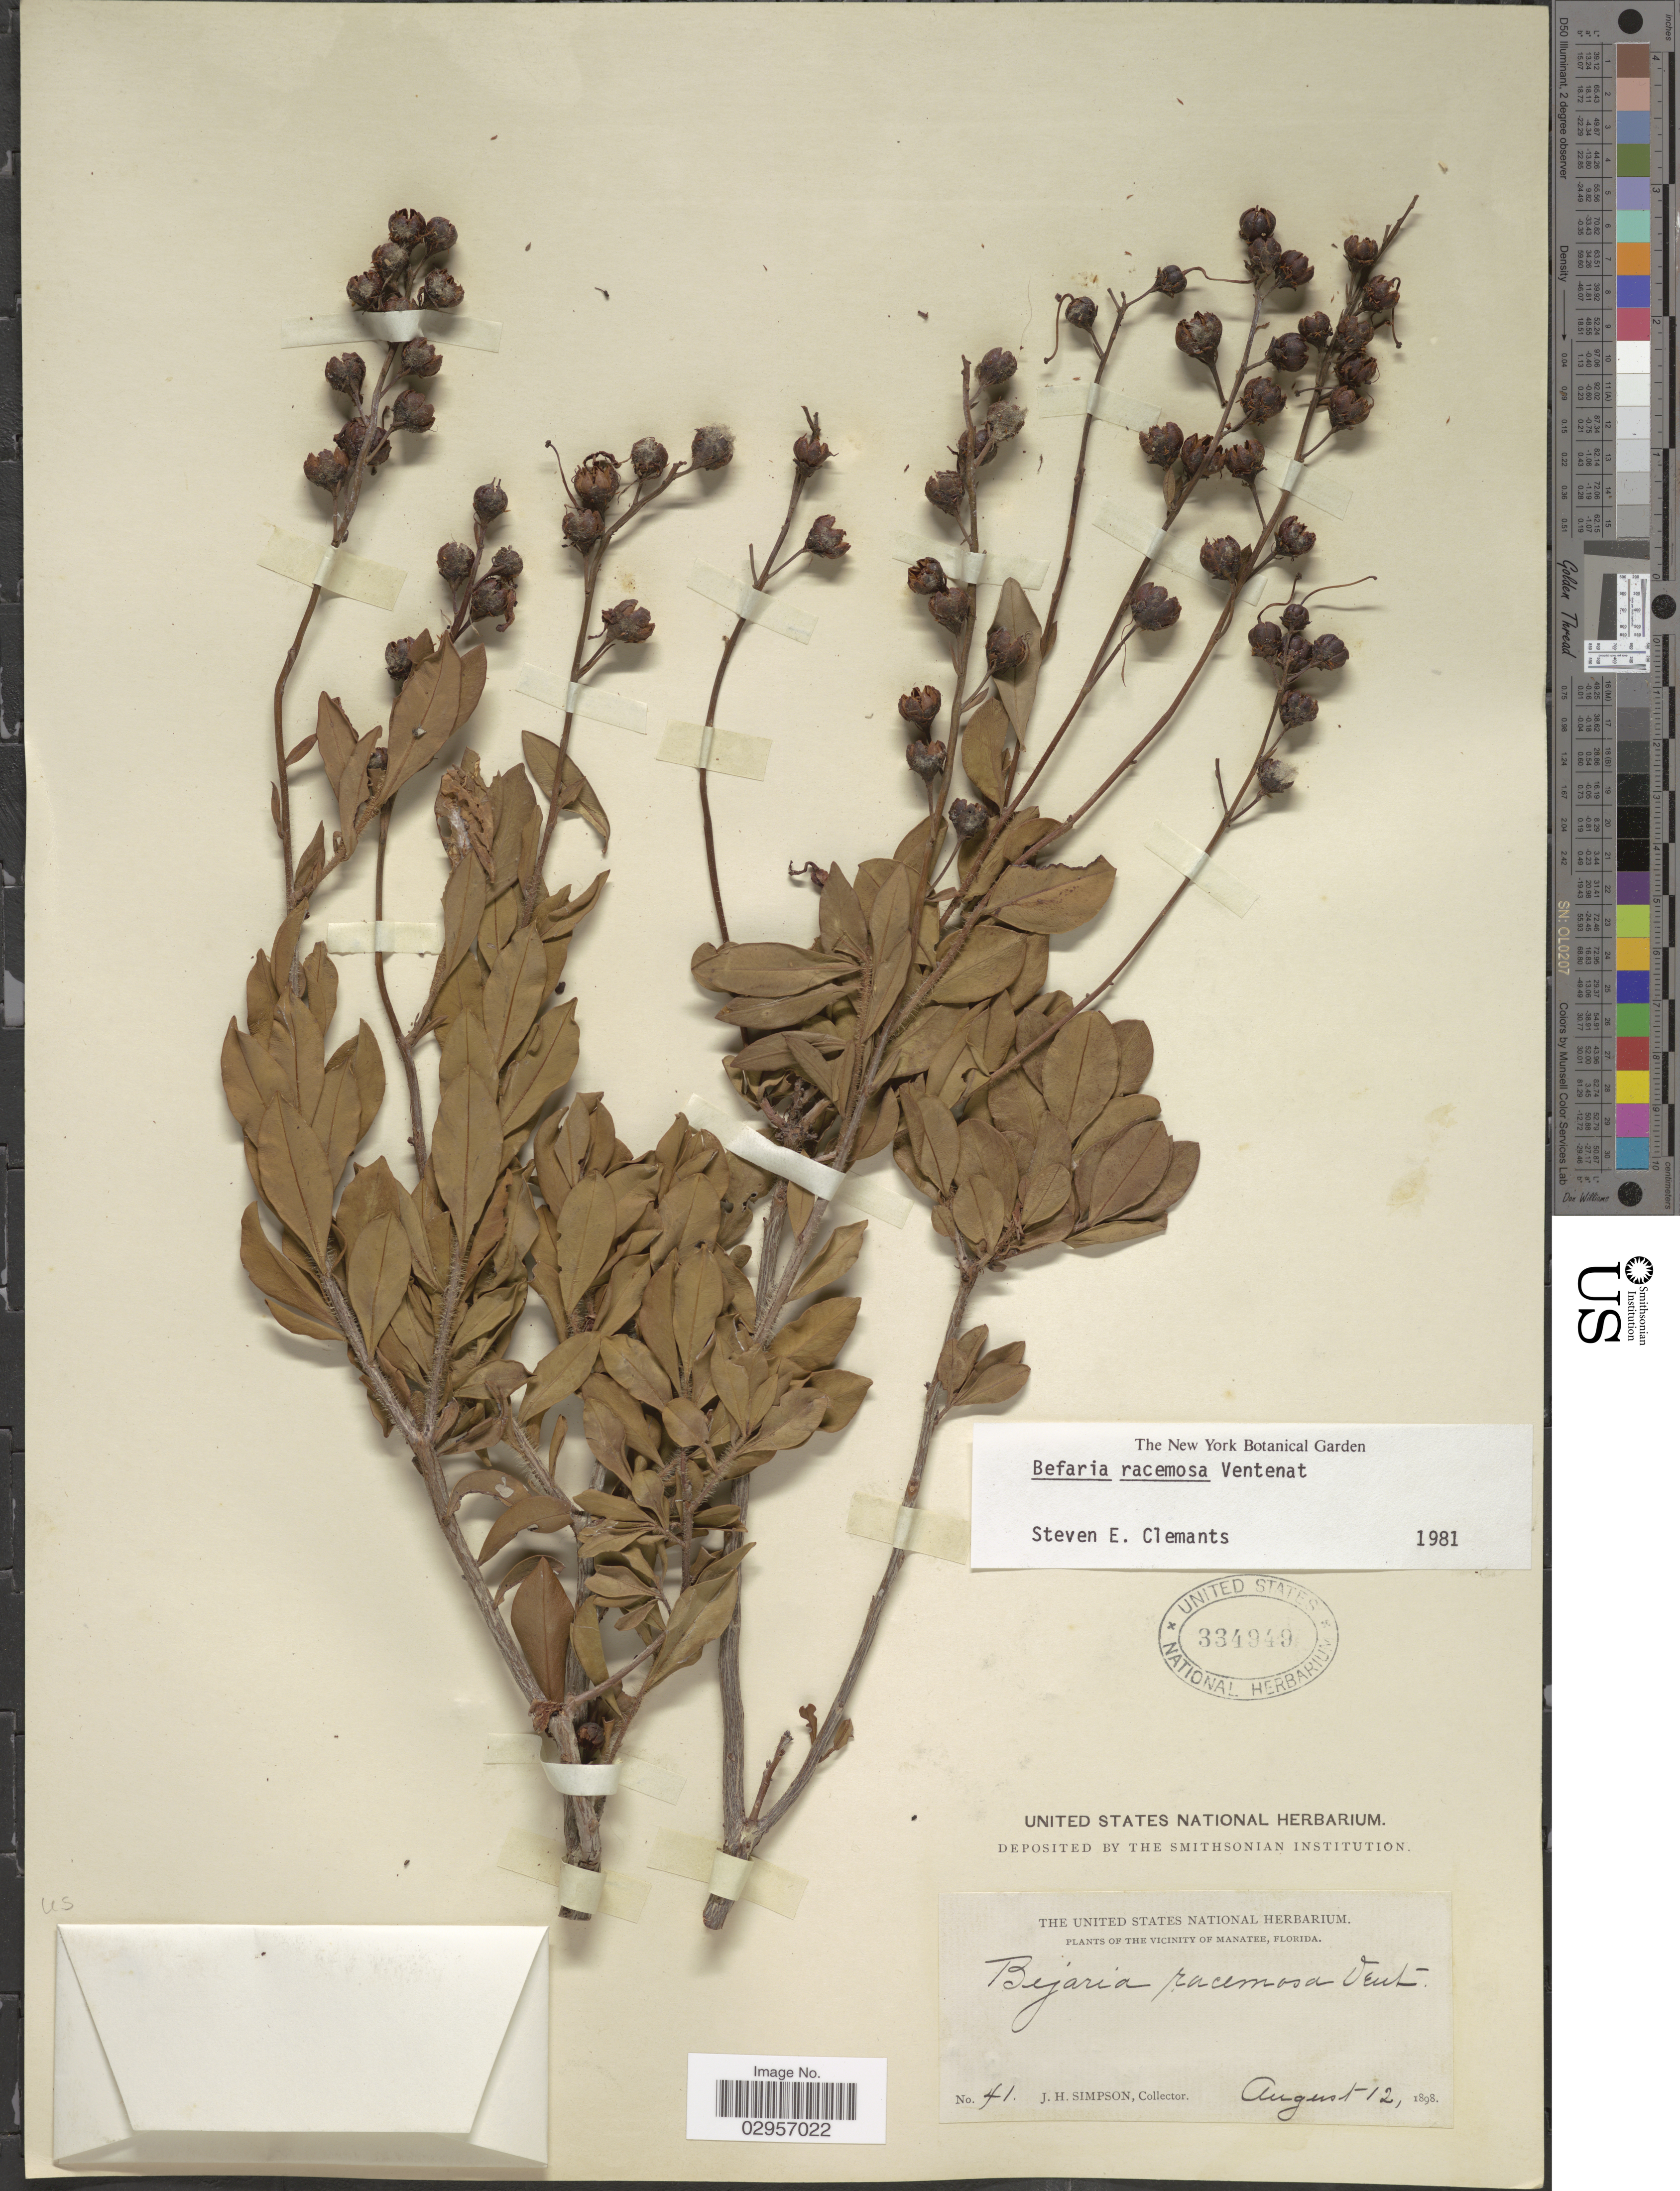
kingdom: Plantae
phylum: Tracheophyta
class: Magnoliopsida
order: Ericales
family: Ericaceae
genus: Bejaria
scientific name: Bejaria racemosa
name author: Vent.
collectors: J. H. Simpson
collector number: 41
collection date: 1898-08-12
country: United States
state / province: Florida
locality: The Vicinity of Manatee, Florida.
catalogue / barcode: US 334949